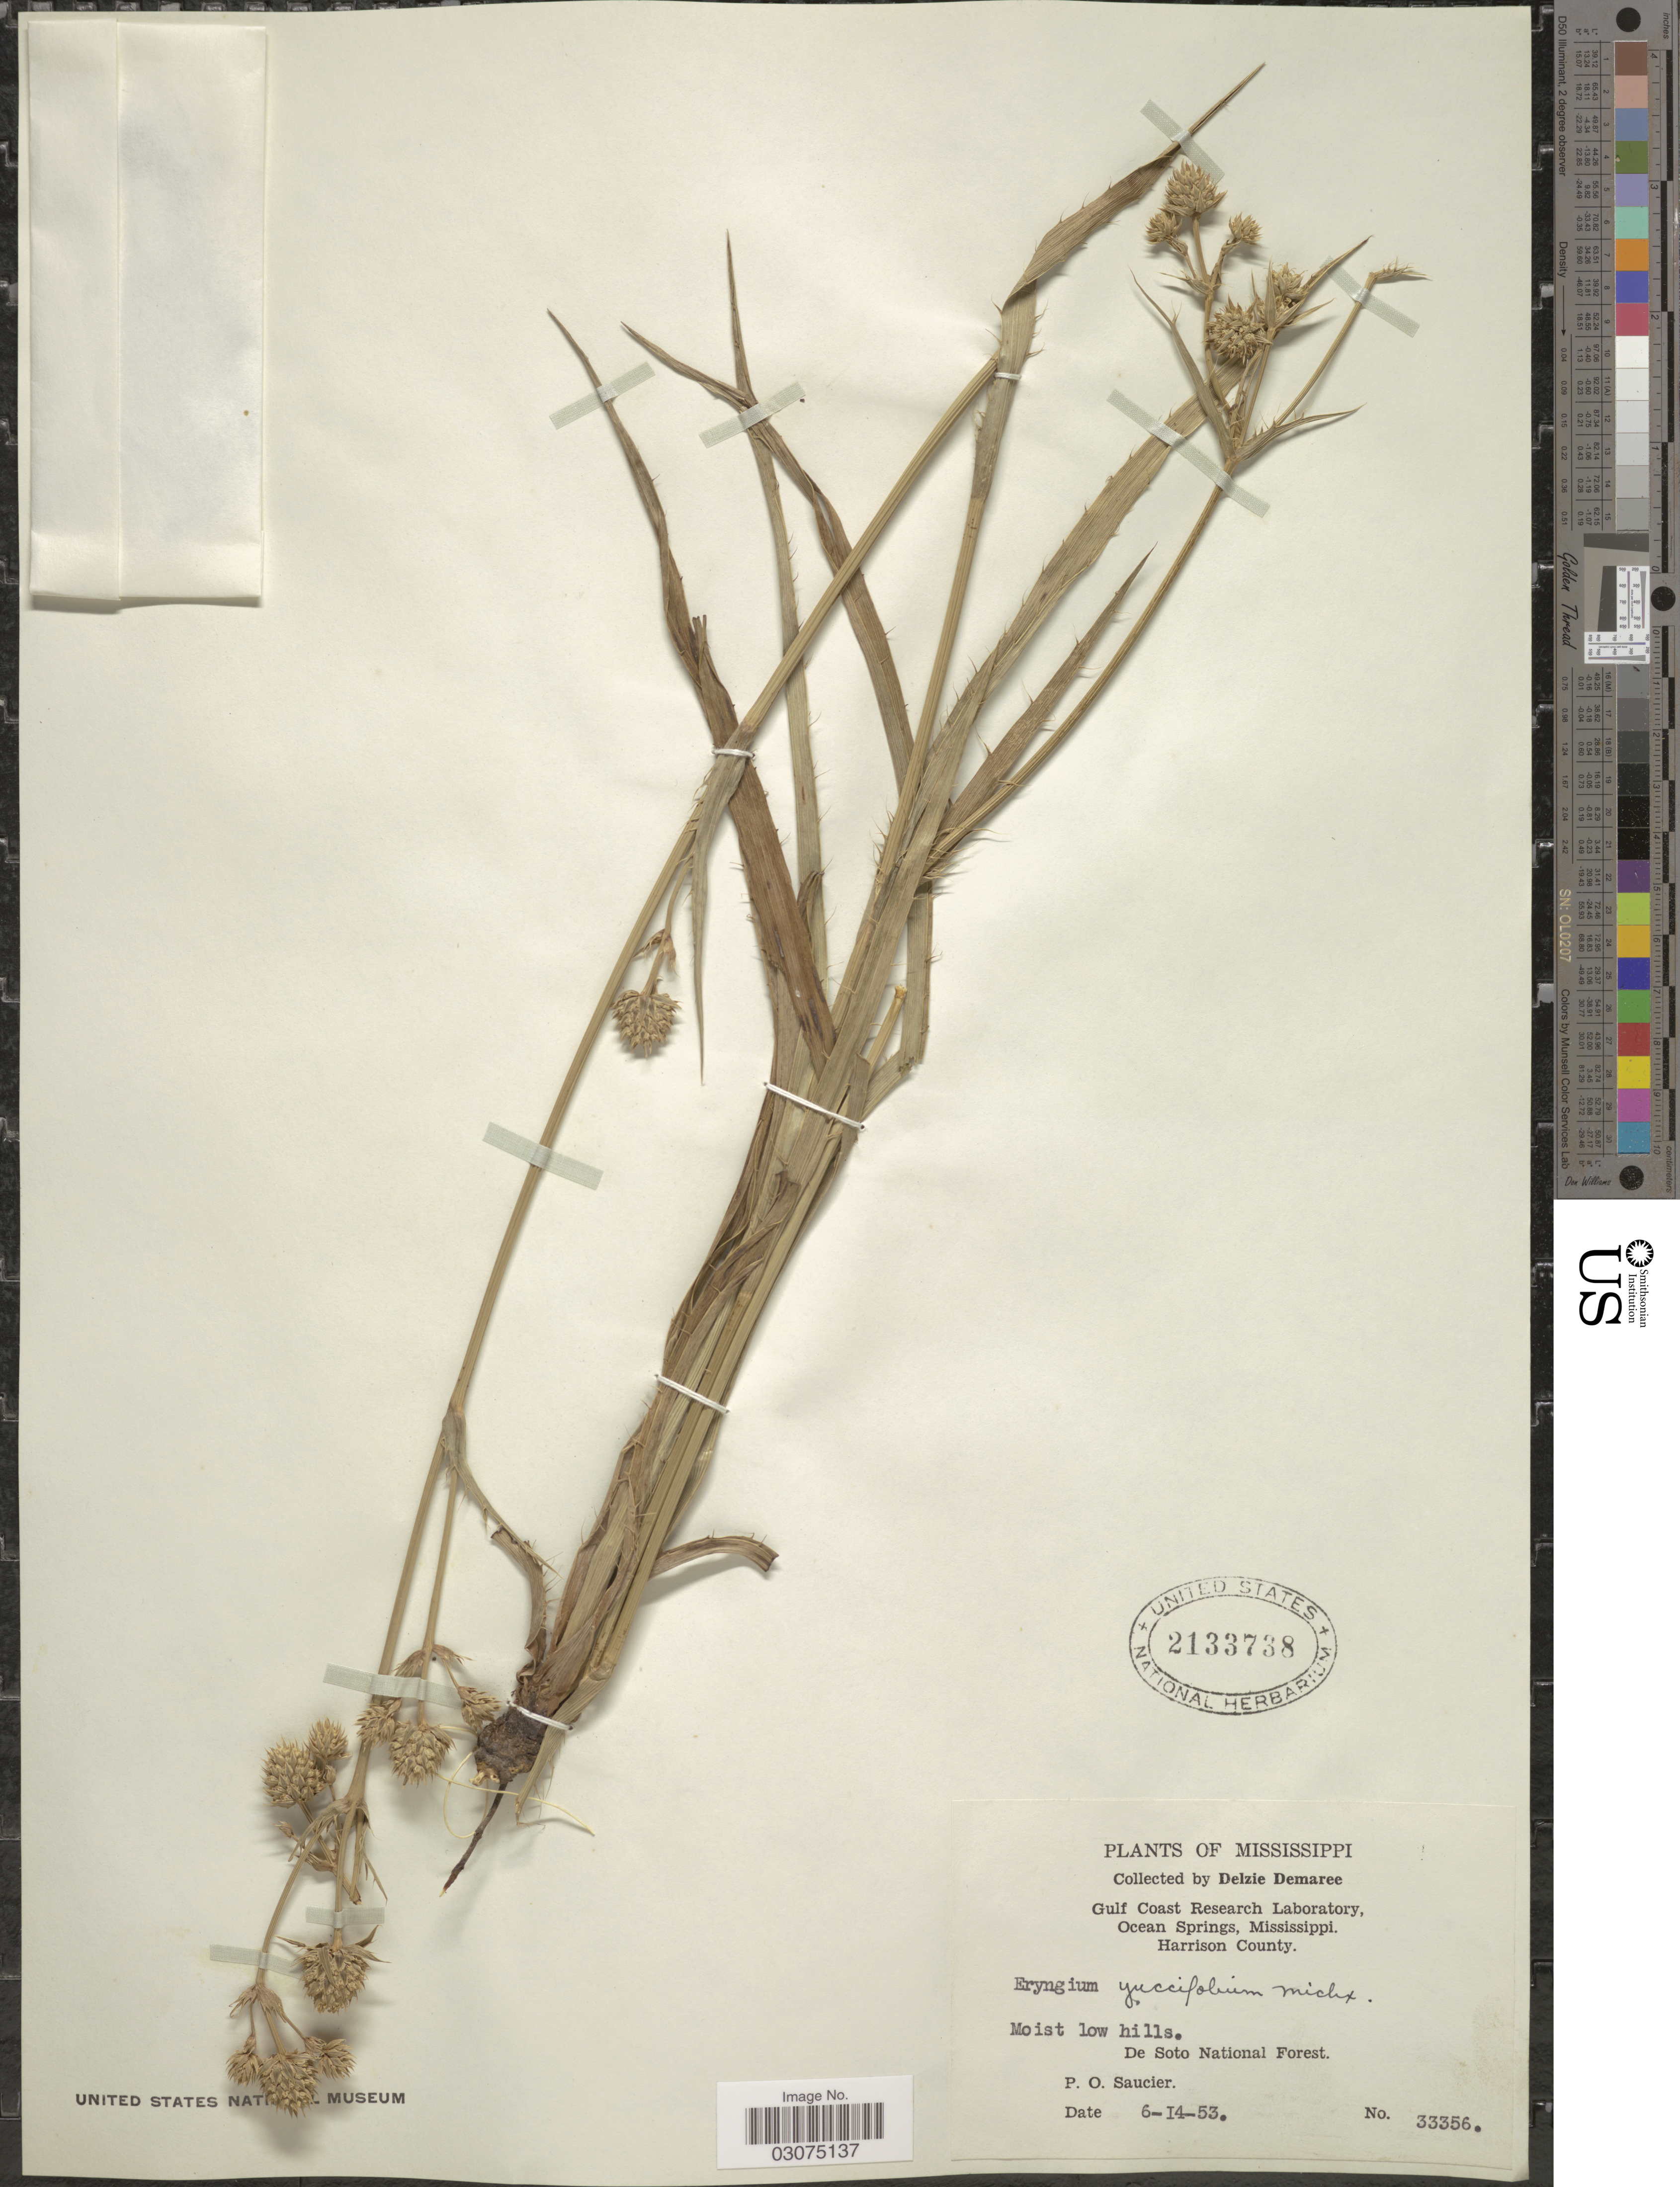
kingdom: Plantae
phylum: Tracheophyta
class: Magnoliopsida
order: Apiales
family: Apiaceae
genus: Eryngium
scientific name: Eryngium yuccifolium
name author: Michx.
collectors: D. Damaree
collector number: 33356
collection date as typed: Transcribed d/m/y: 14/6/53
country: United States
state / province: Mississippi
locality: De Soto National Forest. P. O. Saucier. Harrison County.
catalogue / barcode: US 2133738